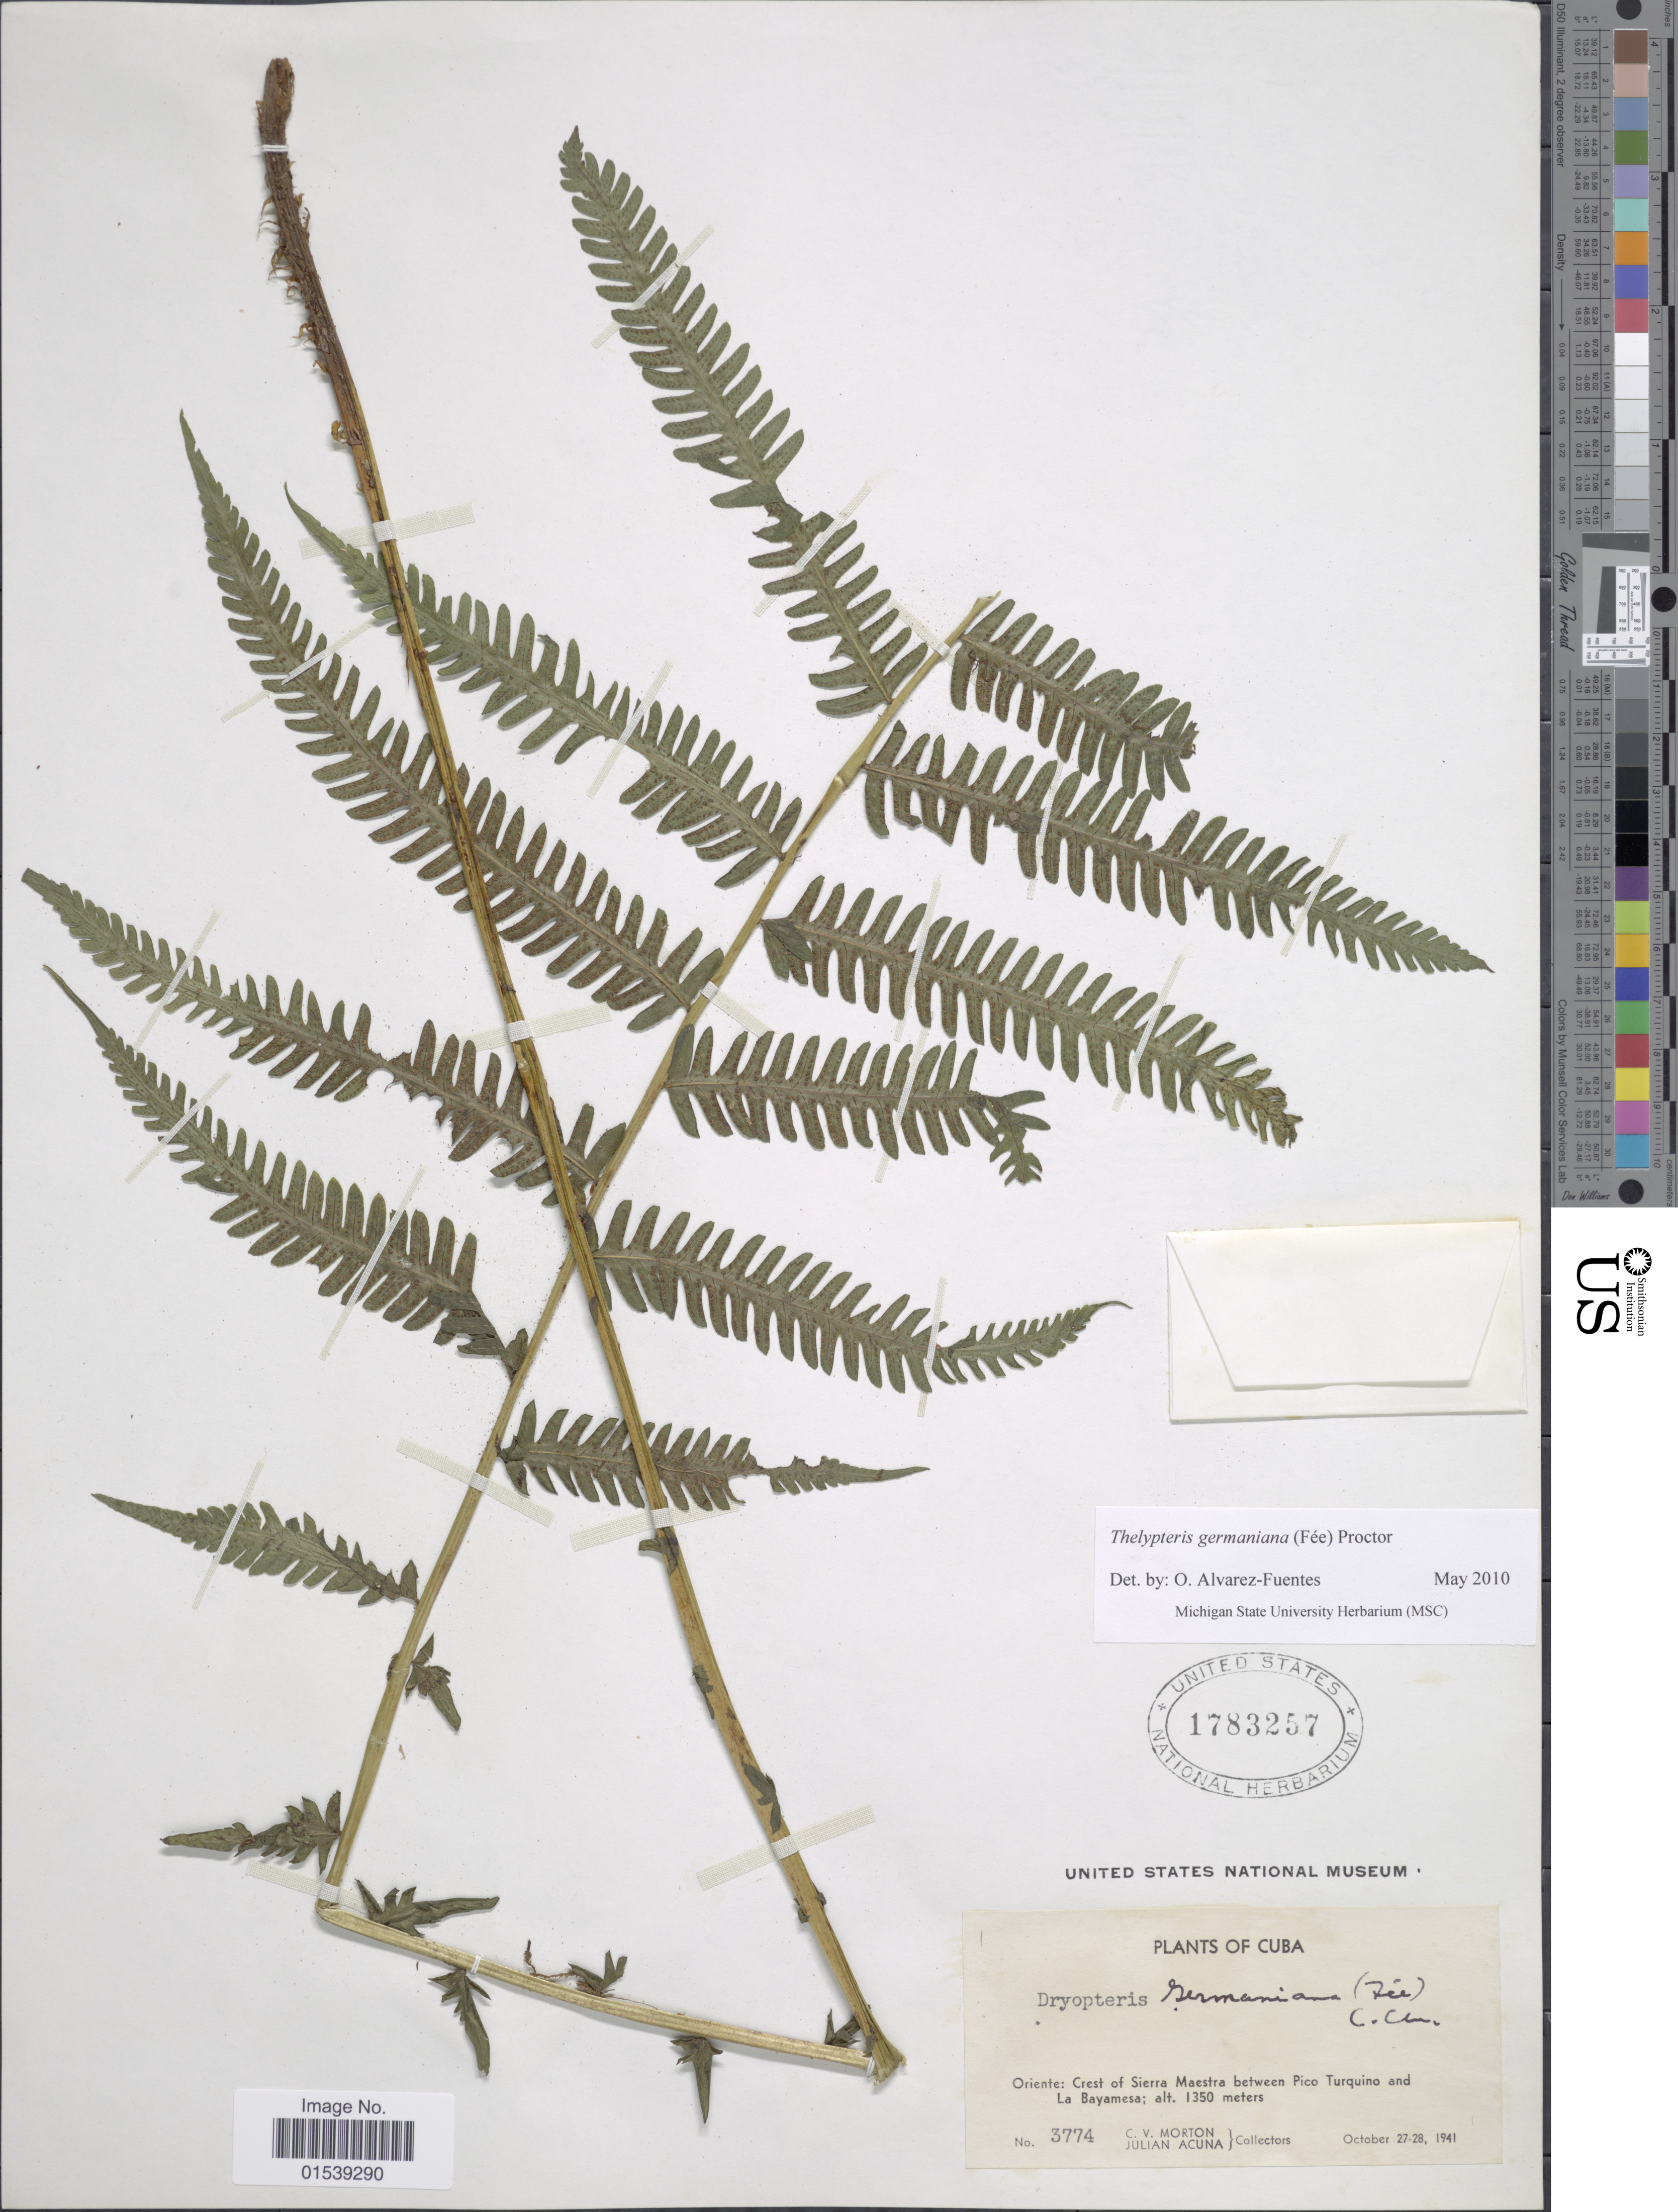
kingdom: Plantae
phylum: Tracheophyta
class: Polypodiopsida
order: Polypodiales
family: Thelypteridaceae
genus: Amauropelta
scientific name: Amauropelta germaniana (Fée) comb. nov., ined. 2015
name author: (Fée)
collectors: C. V. Morton & J. B. Acuña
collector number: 3774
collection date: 1941-10-27/1941-10-28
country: Cuba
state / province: Oriente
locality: Oriente: Crest of Sierra Maestra between Pico Turquino and La Bayamesa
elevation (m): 1350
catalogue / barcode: US 1783257